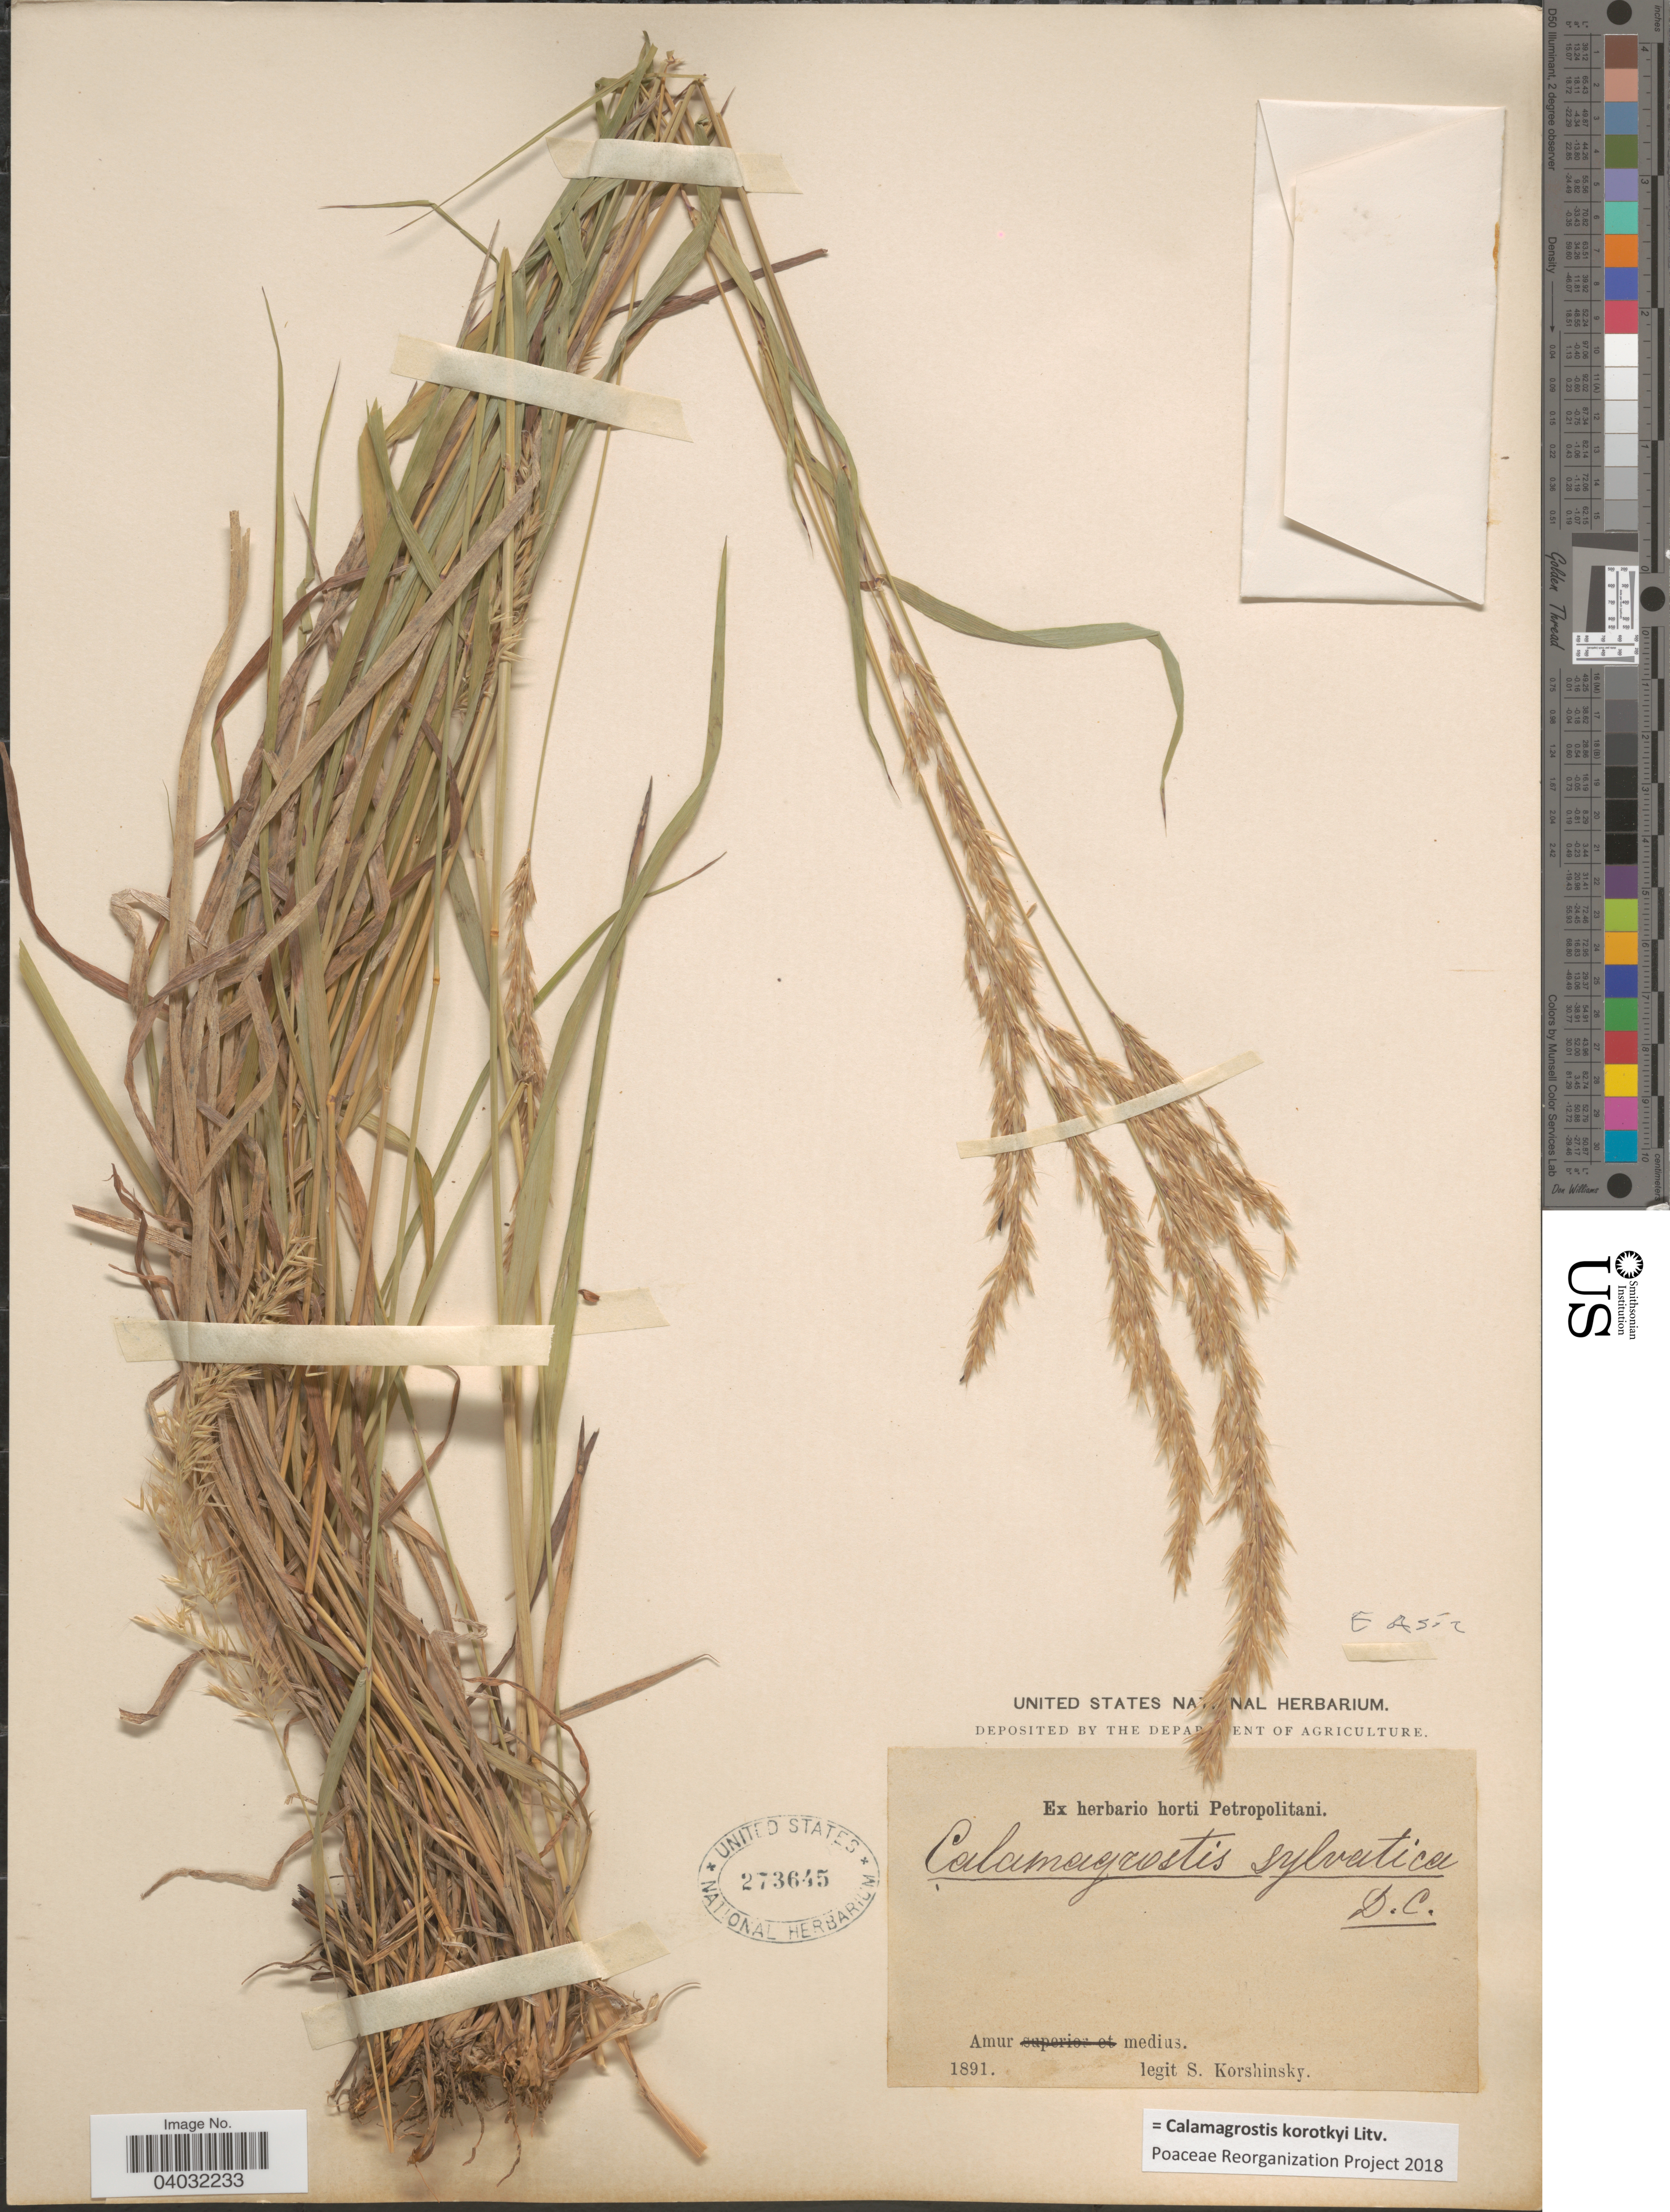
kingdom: Plantae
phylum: Tracheophyta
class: Liliopsida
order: Poales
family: Poaceae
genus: Calamagrostis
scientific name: Calamagrostis korotkyi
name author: Litv.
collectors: S. I. Korshinsky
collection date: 1891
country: Russian Federation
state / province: Amur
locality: Amur medius.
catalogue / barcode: US 273645